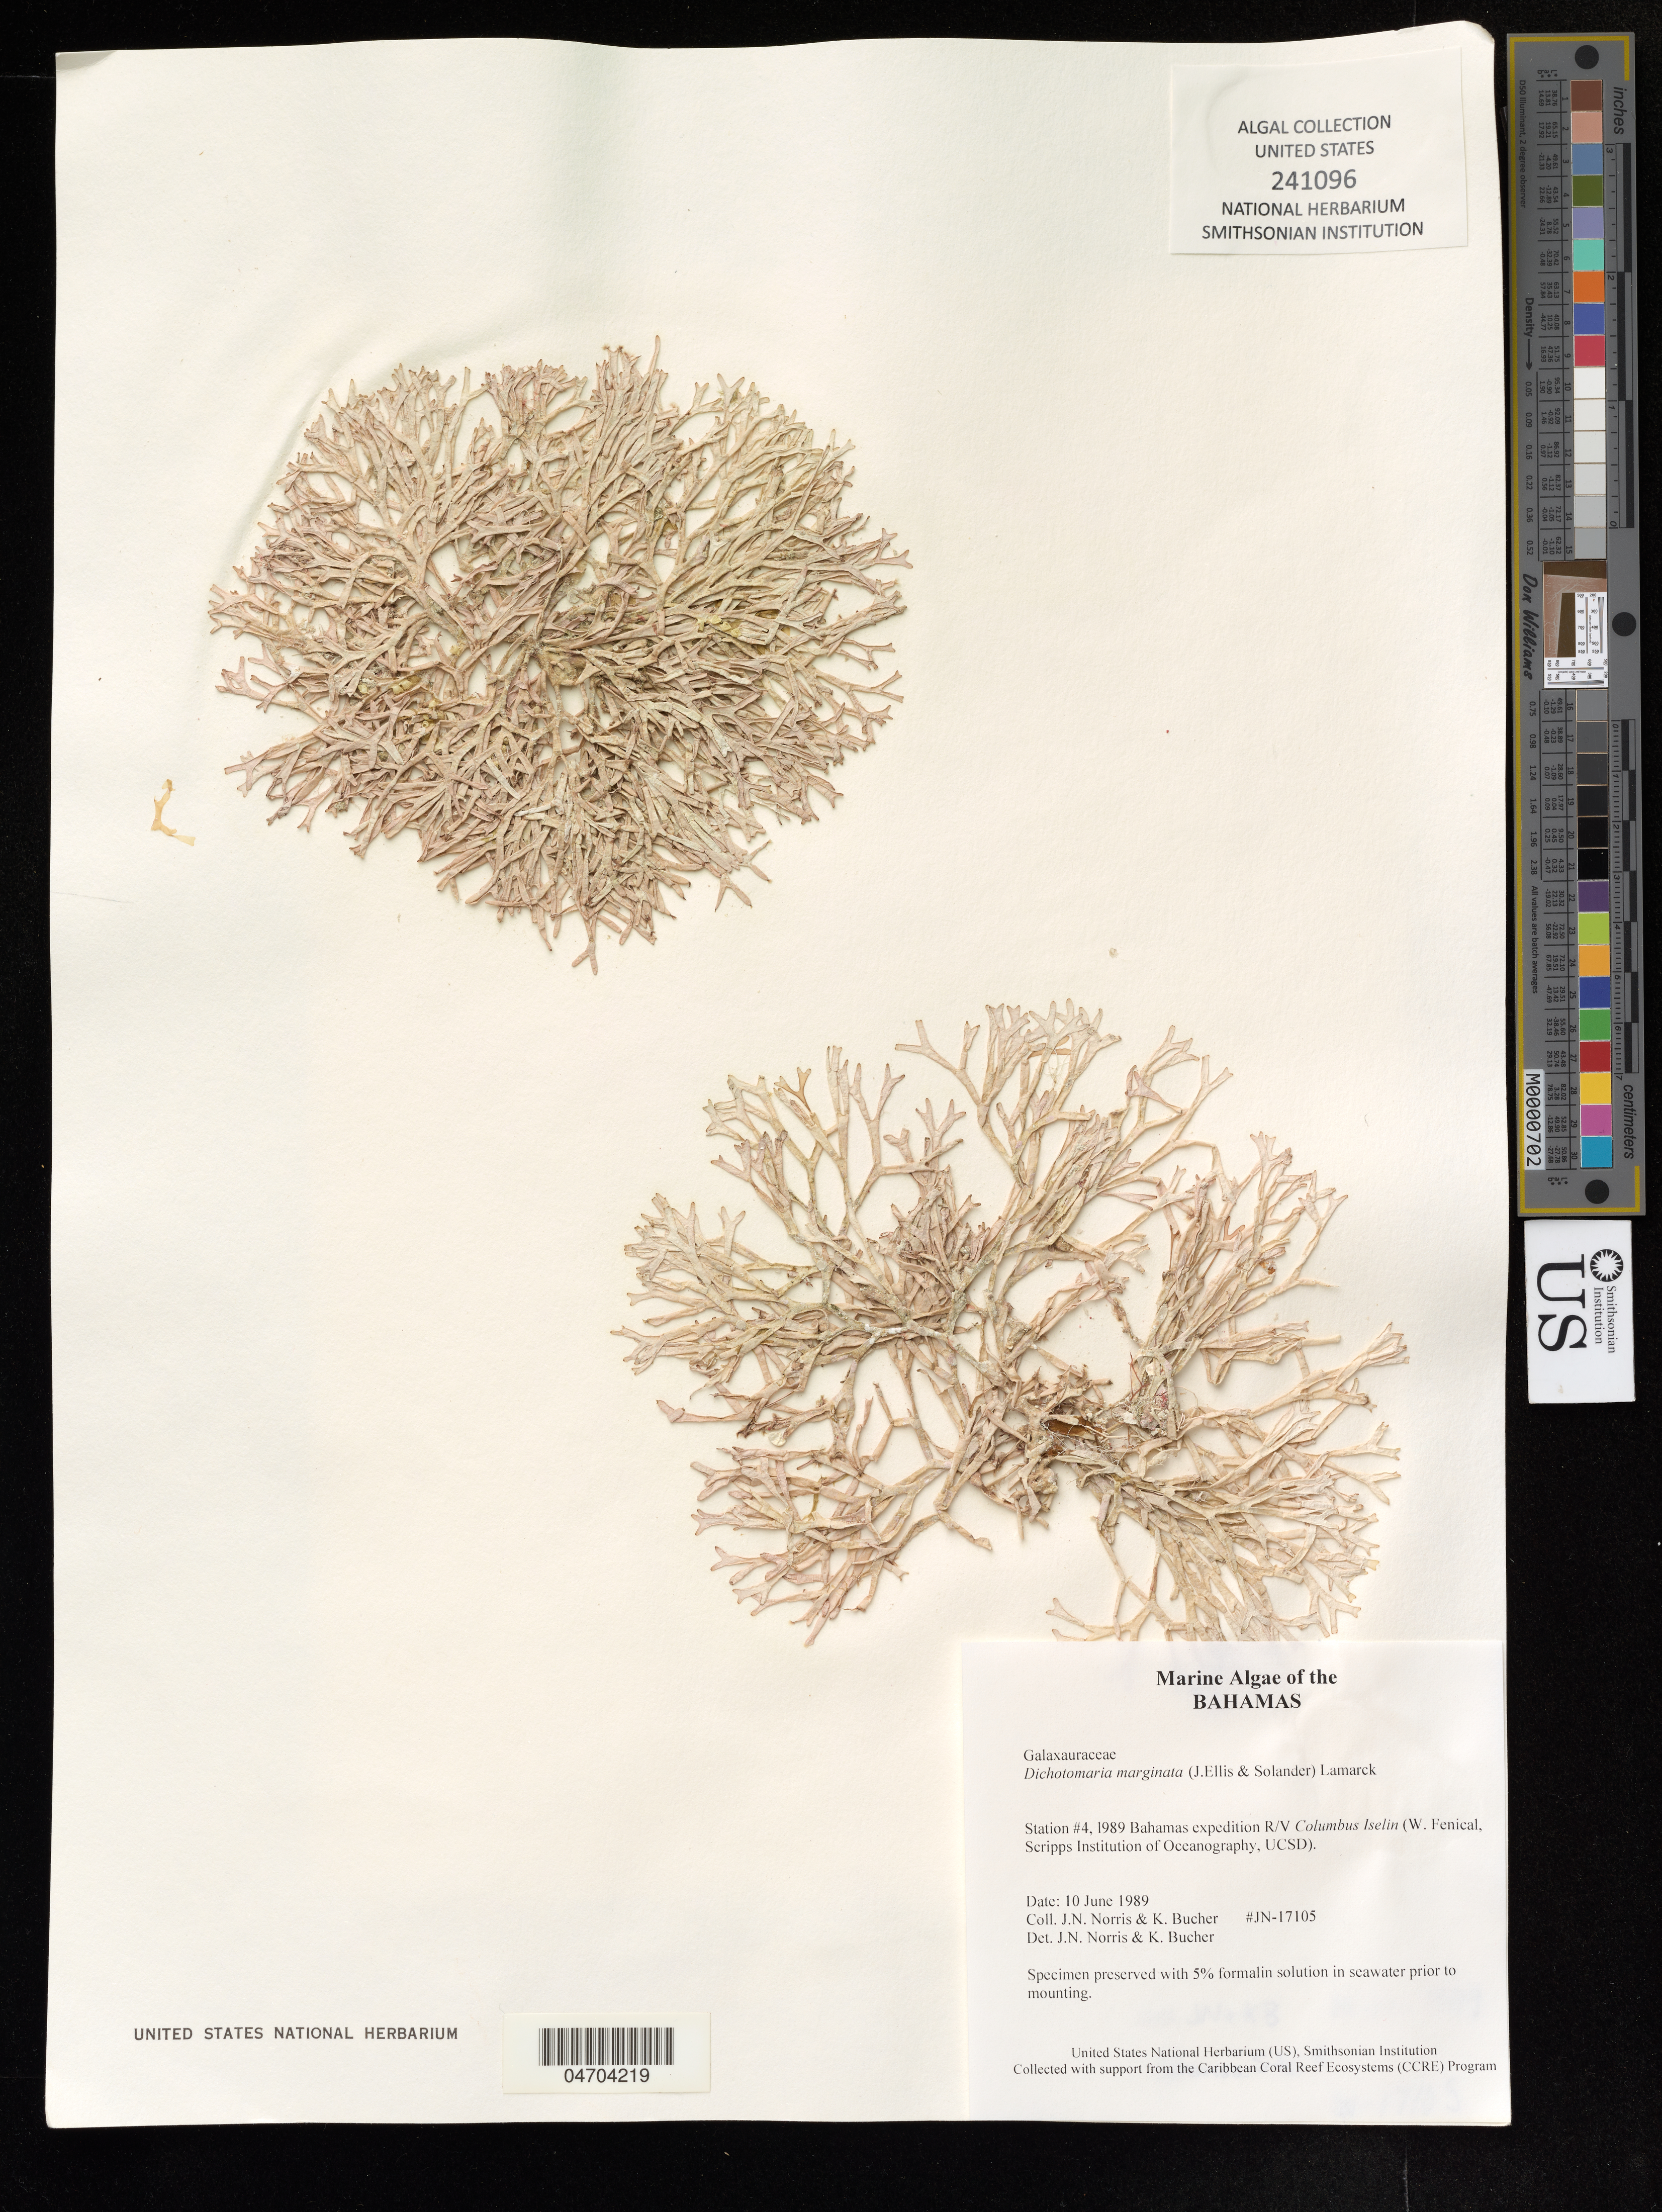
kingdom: Plantae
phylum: Rhodophyta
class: Florideophyceae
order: Nemaliales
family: Galaxauraceae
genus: Dichotomaria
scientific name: Dichotomaria marginata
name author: (J. Ellis & Sol.) Lam.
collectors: J. Norris & K. E. Bucher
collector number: JN-17105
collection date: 1989-06-10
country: Bahamas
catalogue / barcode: US 241096